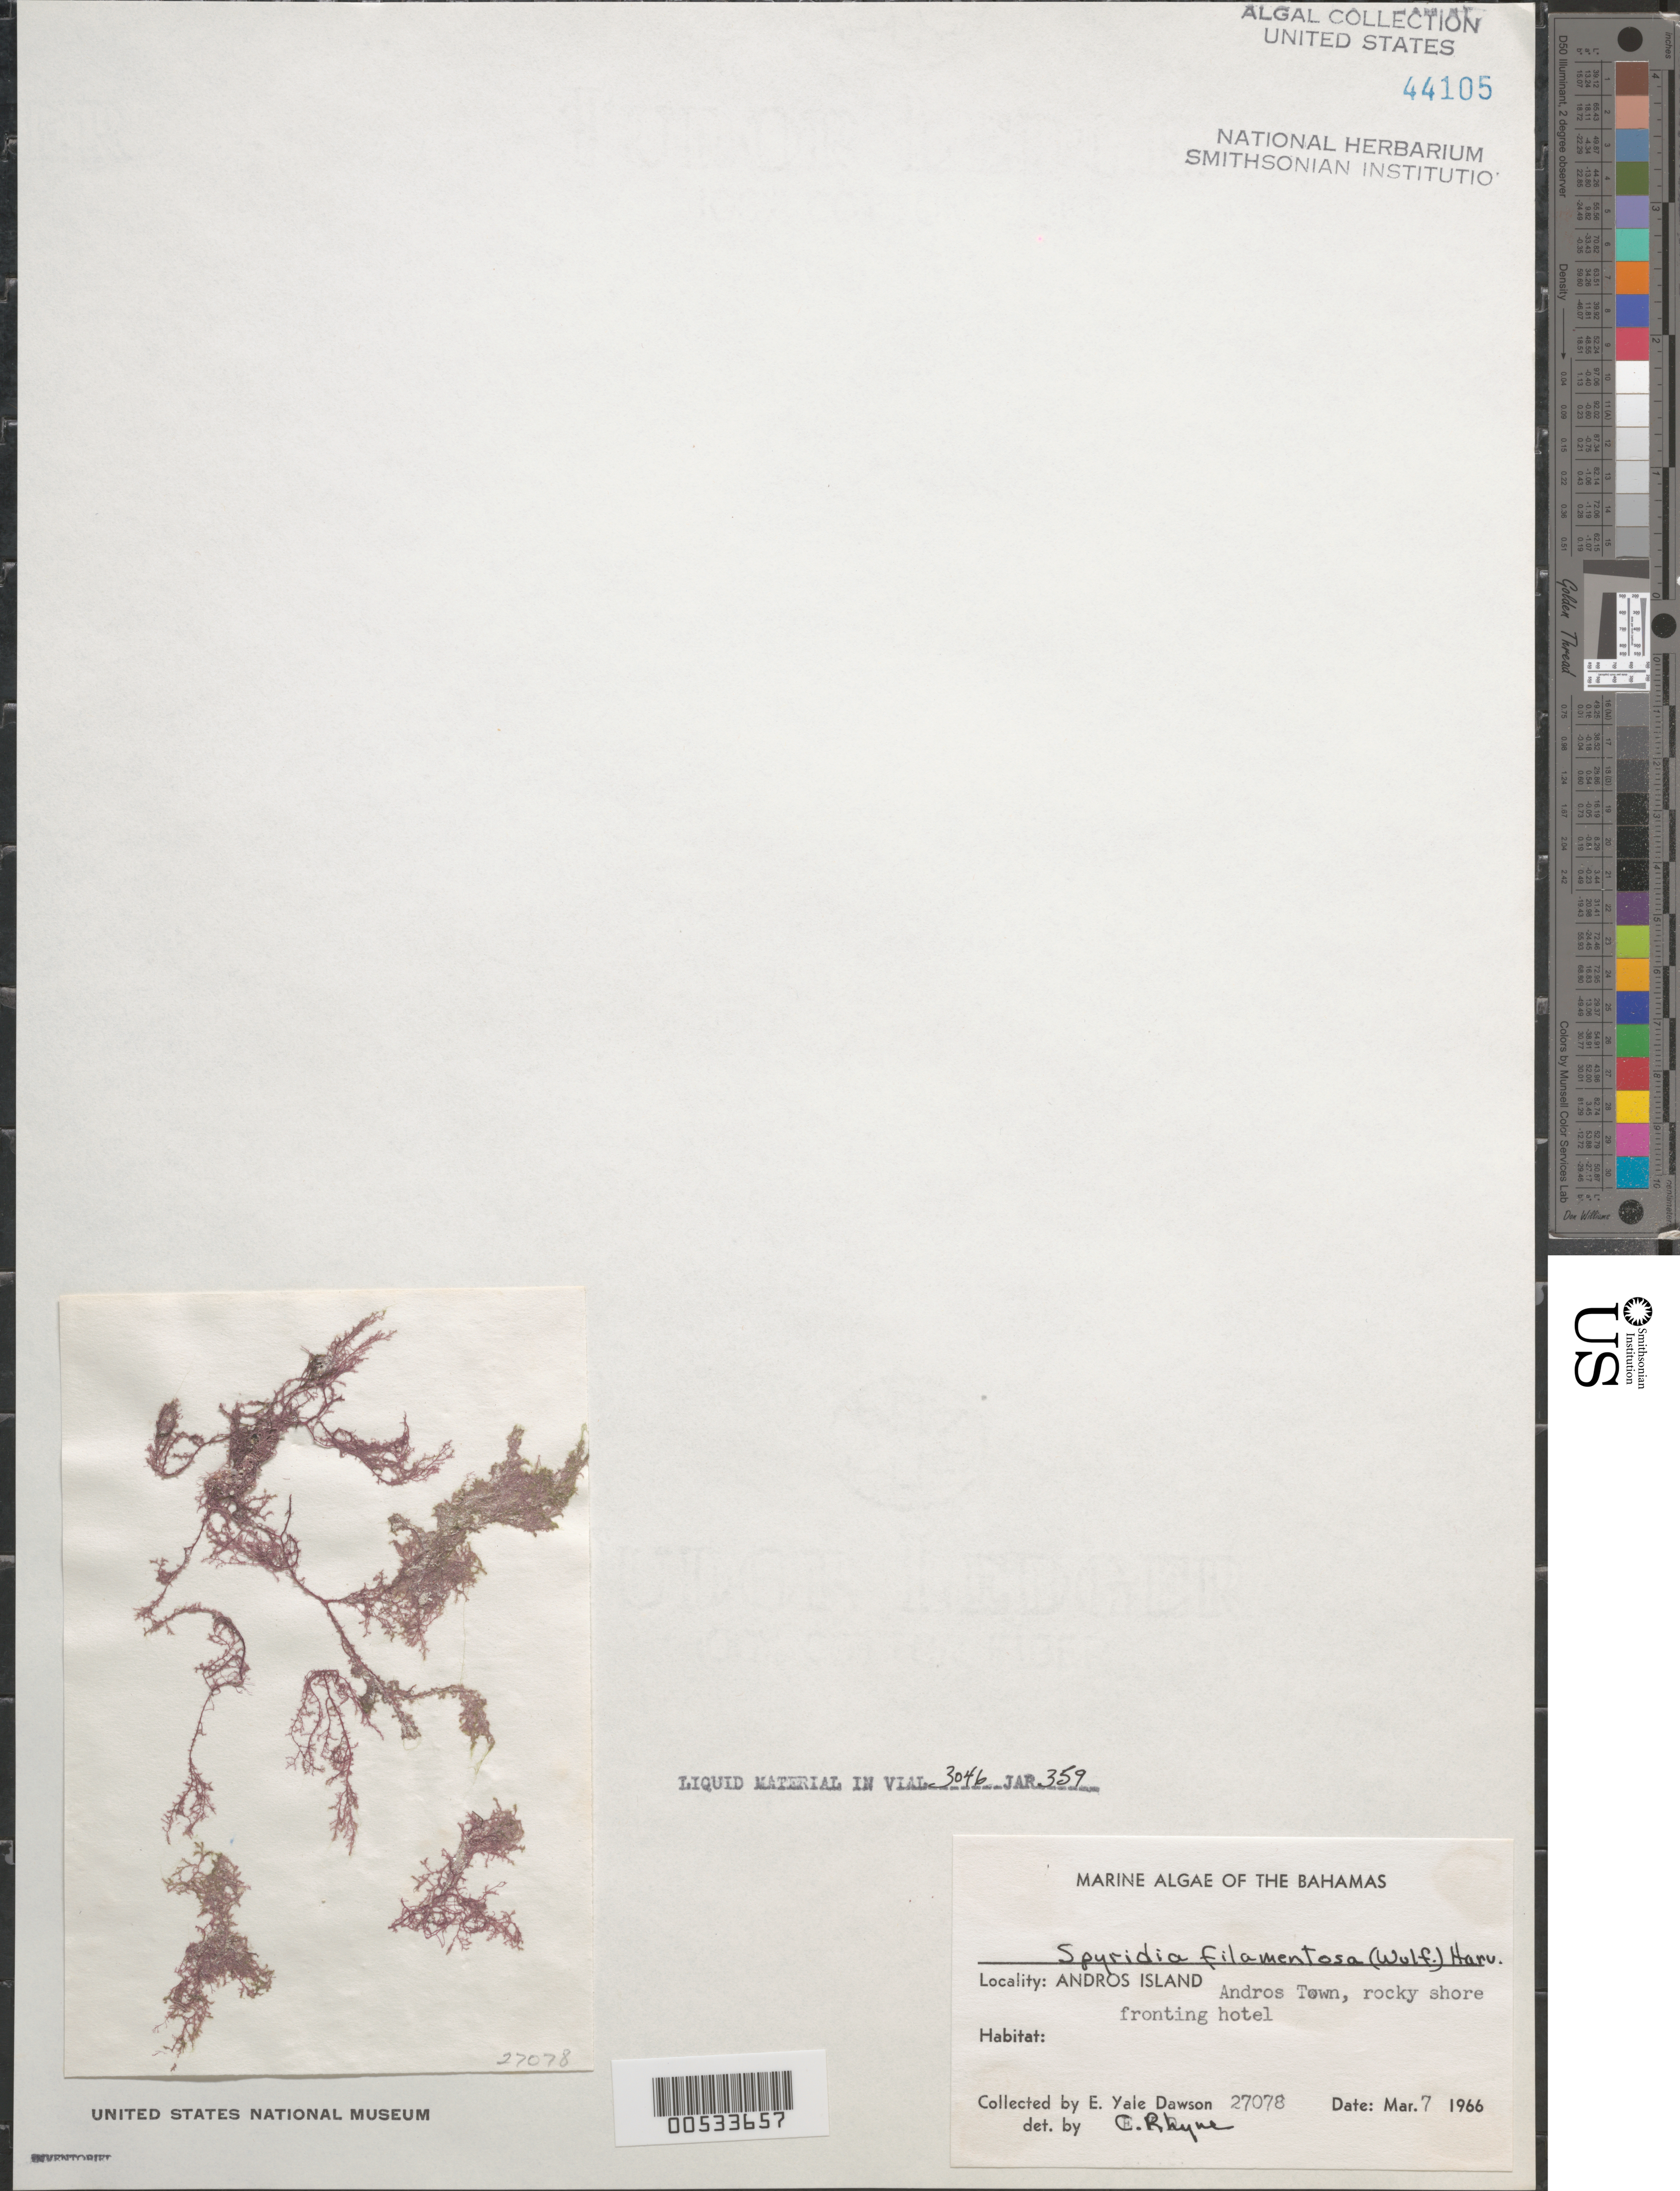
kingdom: Plantae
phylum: Rhodophyta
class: Florideophyceae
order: Ceramiales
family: Spyridiaceae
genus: Spyridia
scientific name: Spyridia filamentosa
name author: (Wulfen) Harv.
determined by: Rhyne, C. F.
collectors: E. Y. Dawson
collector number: EYD 27078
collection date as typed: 07 Mar 1966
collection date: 1966-03-07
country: Bahamas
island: Andros Island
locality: Andros Town, hotel shore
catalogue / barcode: US 44105